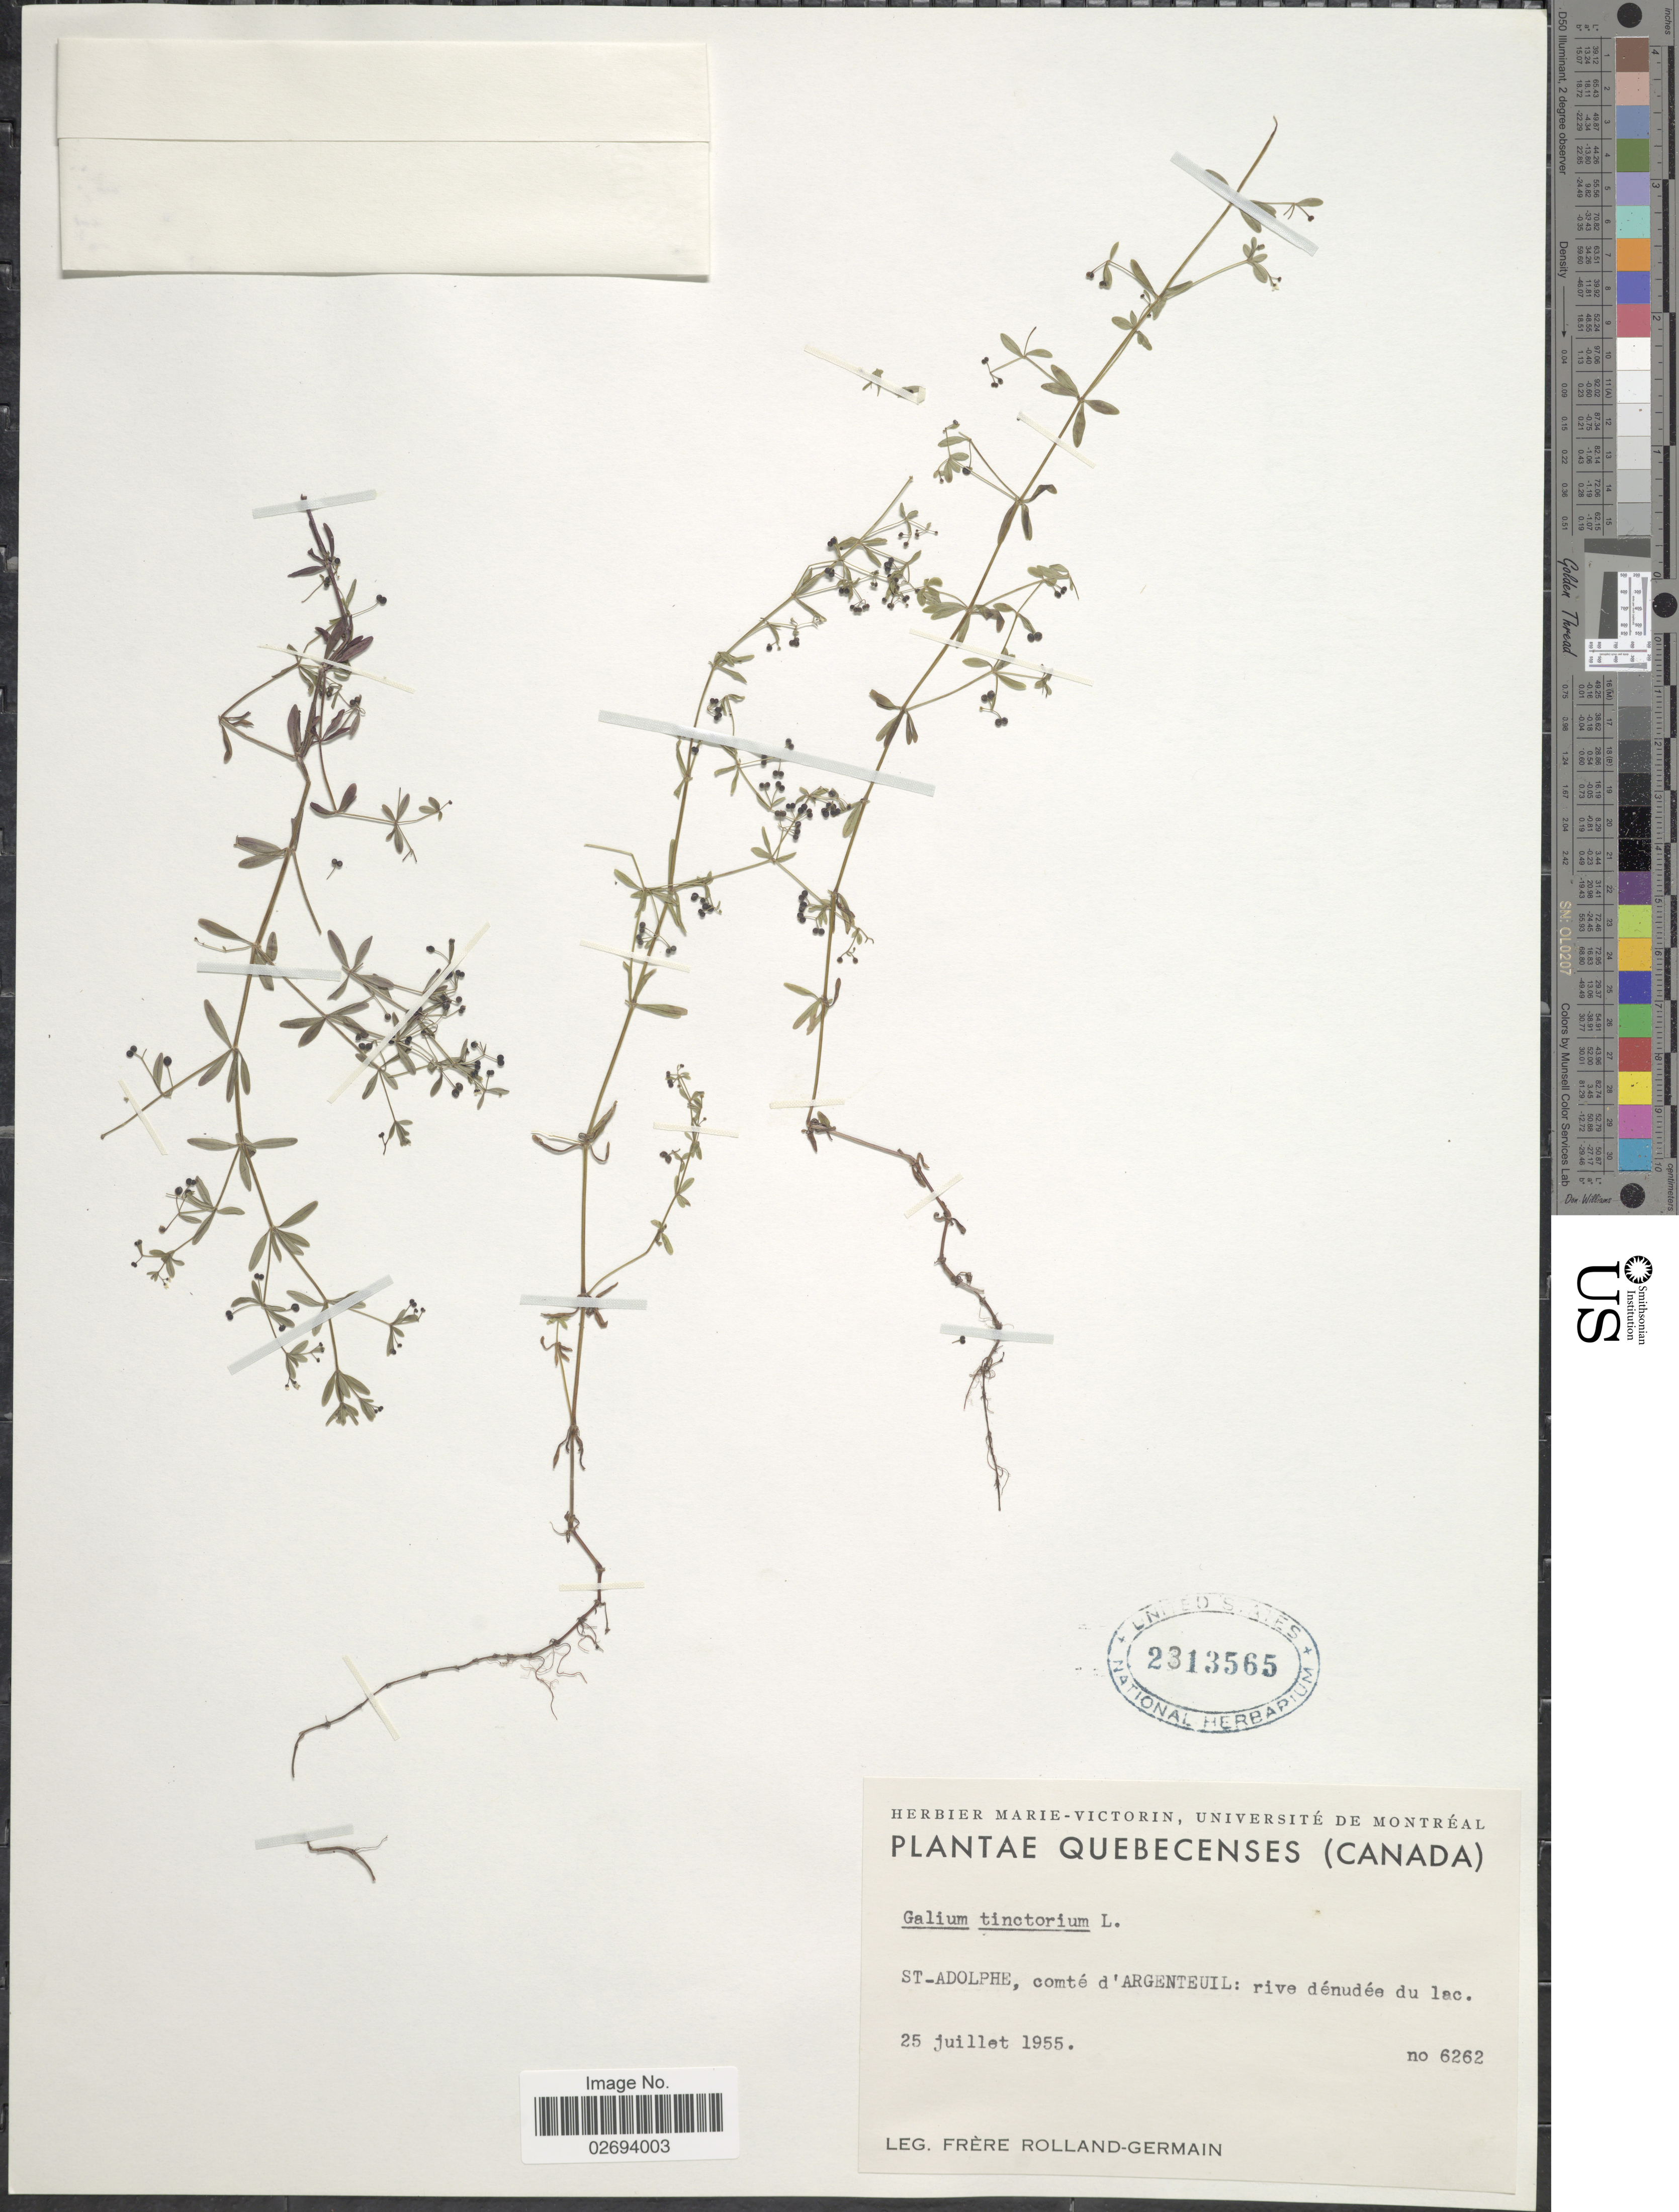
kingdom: Plantae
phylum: Tracheophyta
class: Magnoliopsida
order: Gentianales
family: Rubiaceae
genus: Galium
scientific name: Galium tinctorium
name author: (L.) Scop.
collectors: Rolland-Germain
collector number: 6262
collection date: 1955-07-25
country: Canada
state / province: Quebec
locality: St. Adoplhe, comte d'Argenteuil: rive denudee du lac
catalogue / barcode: US 2313565